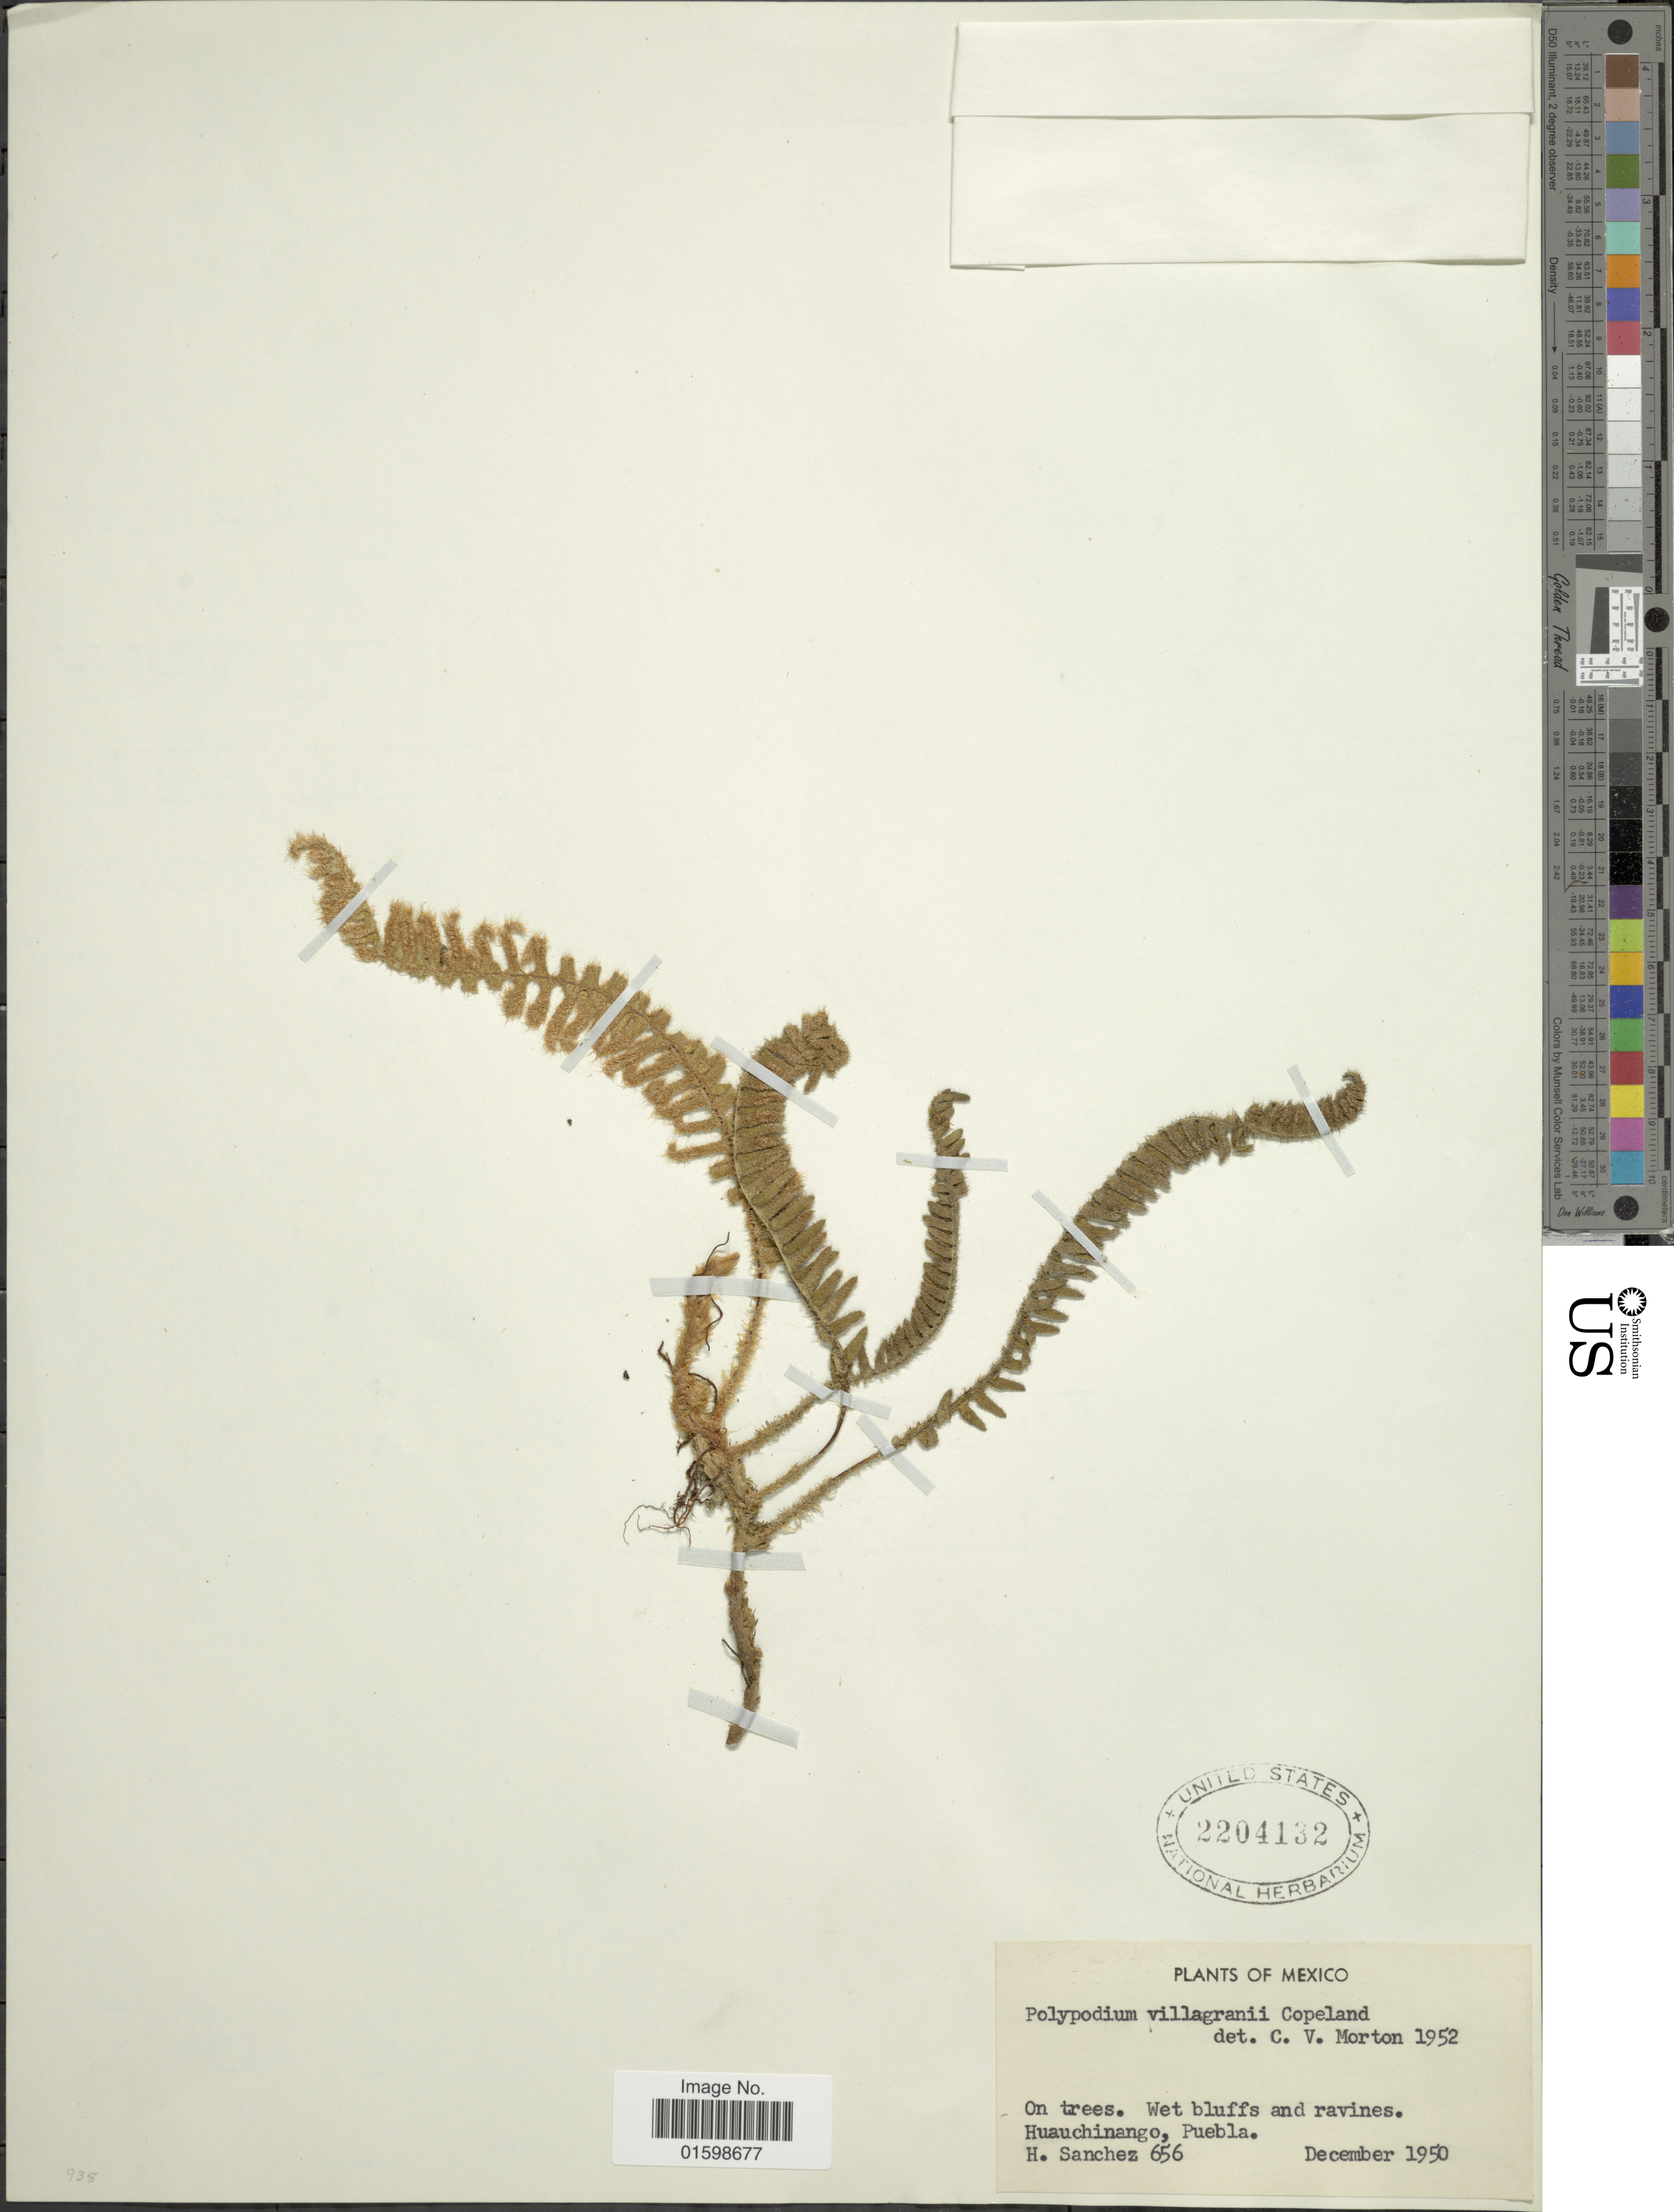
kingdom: Plantae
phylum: Tracheophyta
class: Polypodiopsida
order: Polypodiales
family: Polypodiaceae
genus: Pleopeltis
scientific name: Pleopeltis villagranii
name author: (Copel.) A.R. Sm. & Tejero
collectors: H. Sanchez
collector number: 656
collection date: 1950-12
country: Mexico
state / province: Puebla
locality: On trees, wet bluffs and ravines, Huauchinango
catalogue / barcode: US 2204132